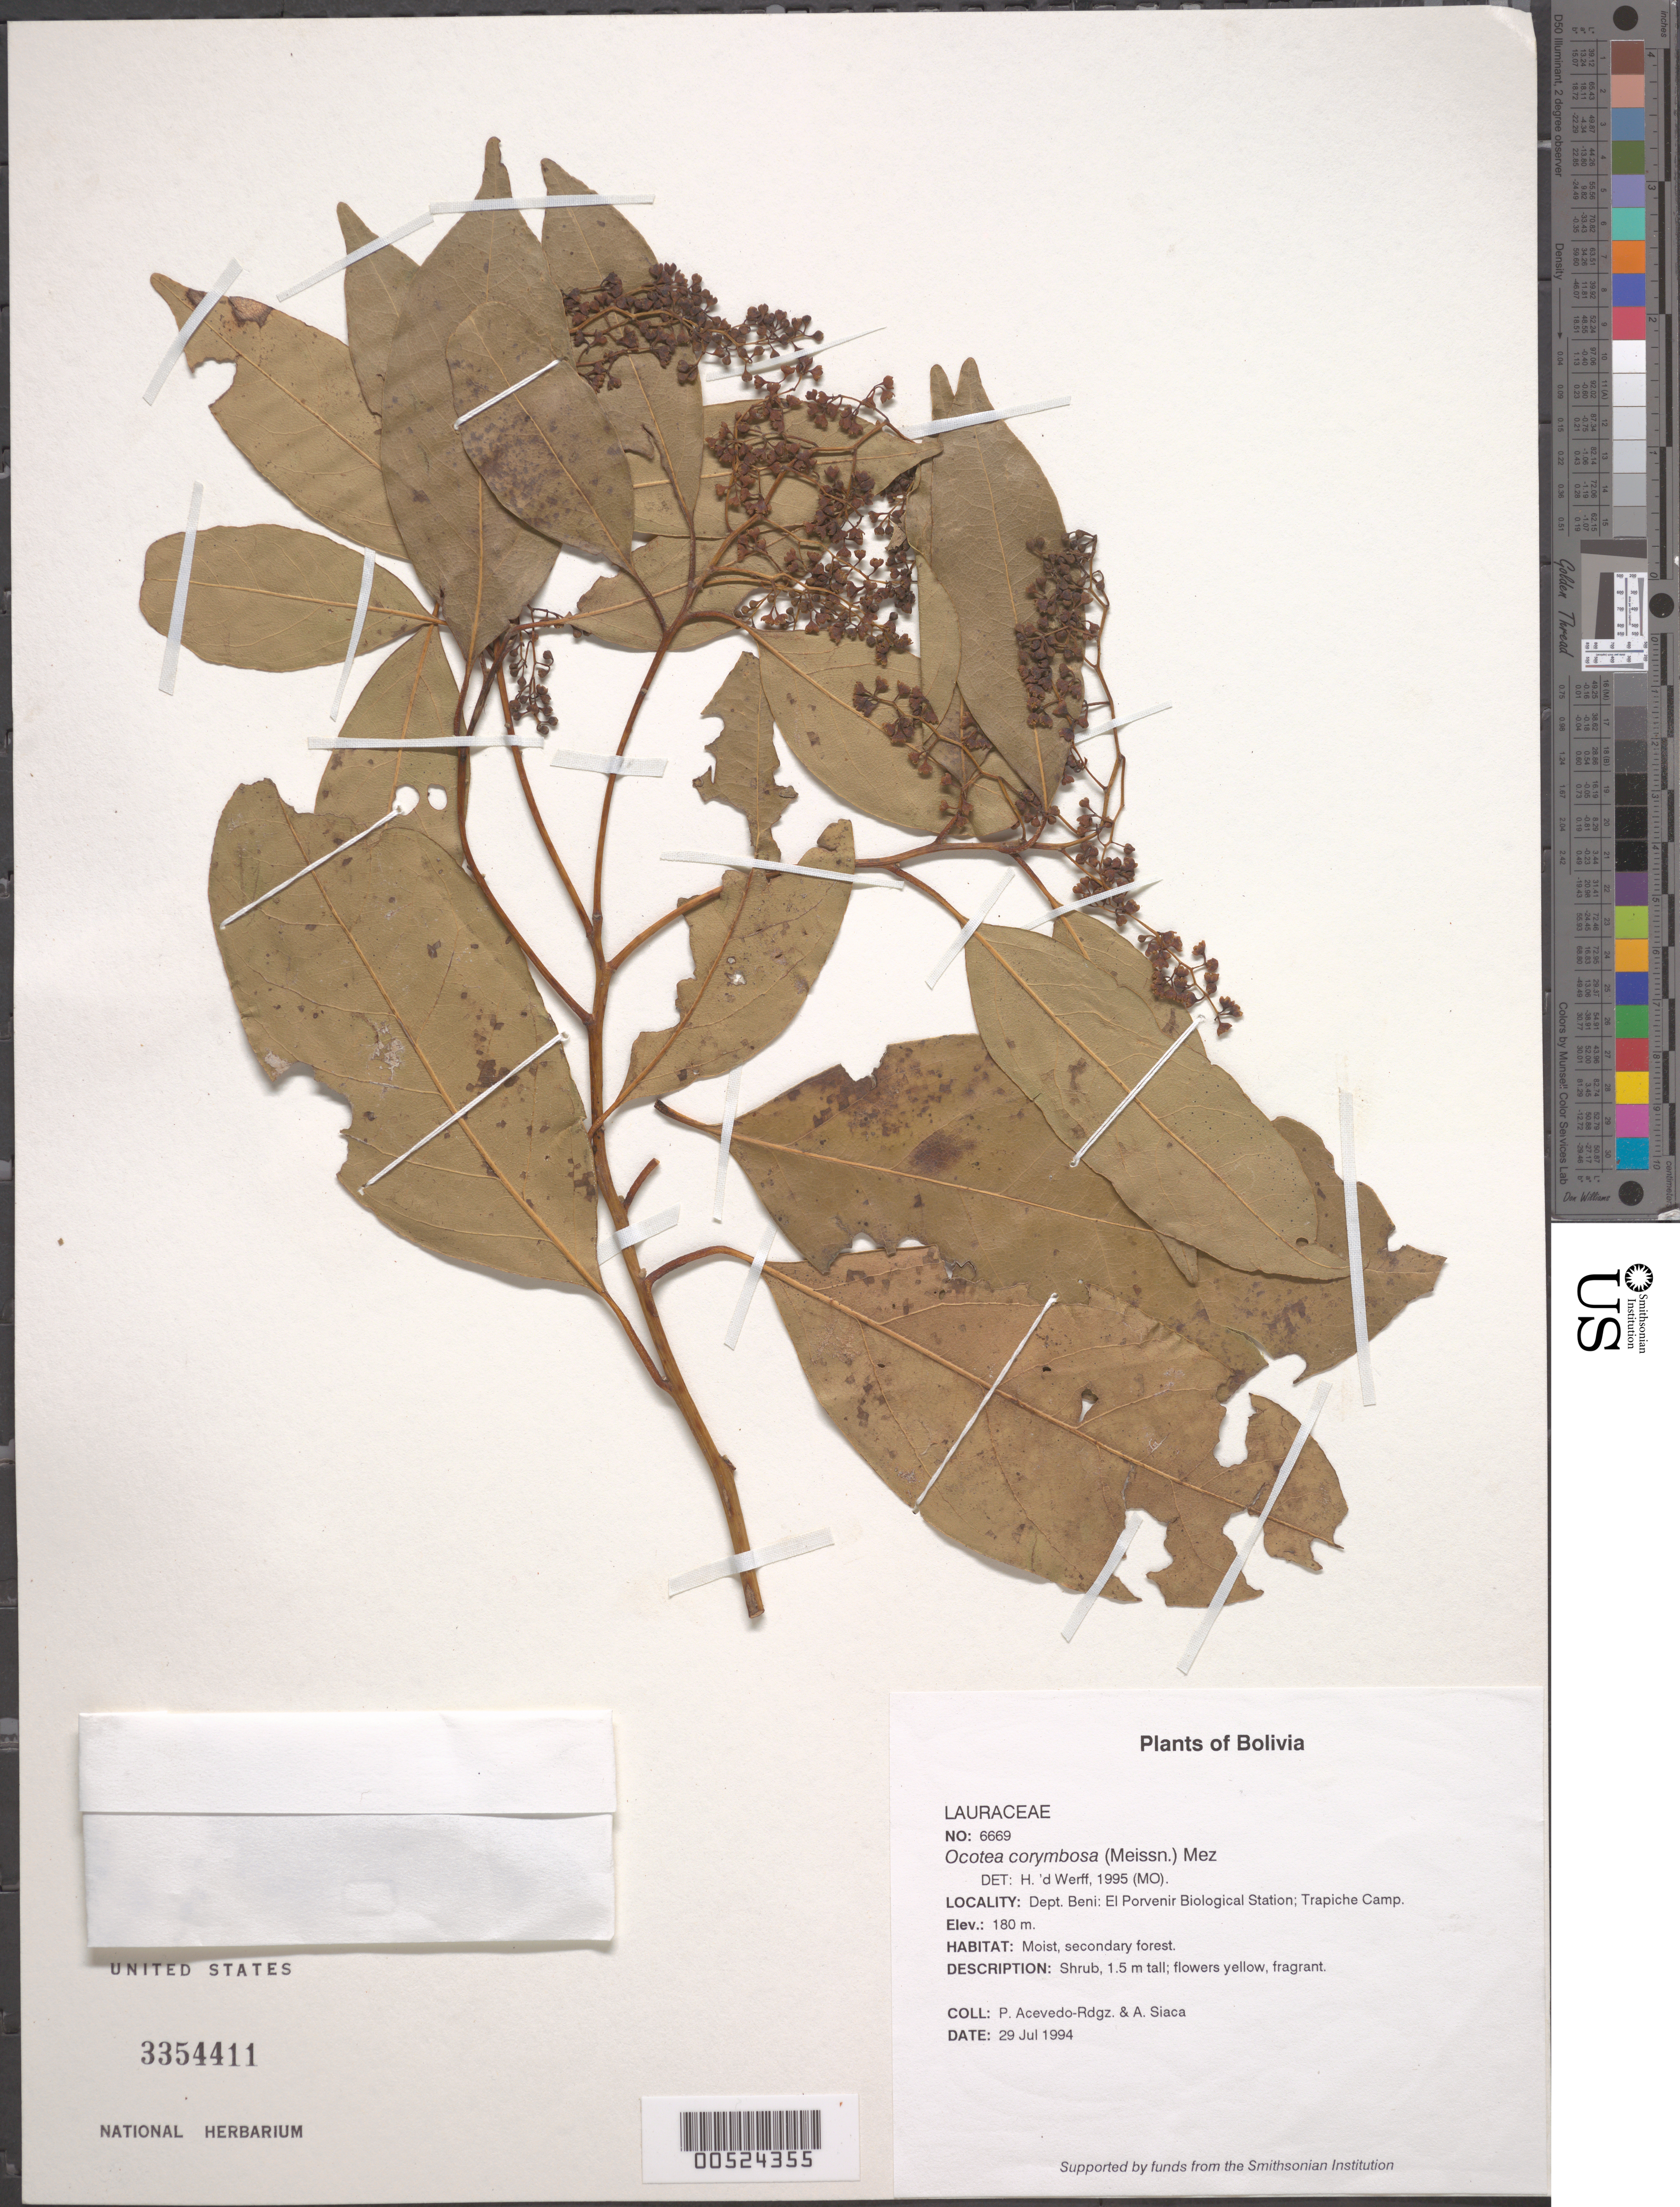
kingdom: Plantae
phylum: Tracheophyta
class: Magnoliopsida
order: Laurales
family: Lauraceae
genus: Ocotea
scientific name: Ocotea corymbosa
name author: (Meisn.) Mez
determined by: van der Werff, H., (MO), Missouri Botanical Garden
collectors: P. Acevedo-Rodr. & A. Siaca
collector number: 6669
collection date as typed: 29 Jul 1994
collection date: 1994-07-29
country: Bolivia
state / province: Beni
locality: Depart. Beni, El Porvenir Biological Station. Trapiche Camp.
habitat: Moist, secondary forest.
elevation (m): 180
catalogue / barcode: US 3354411